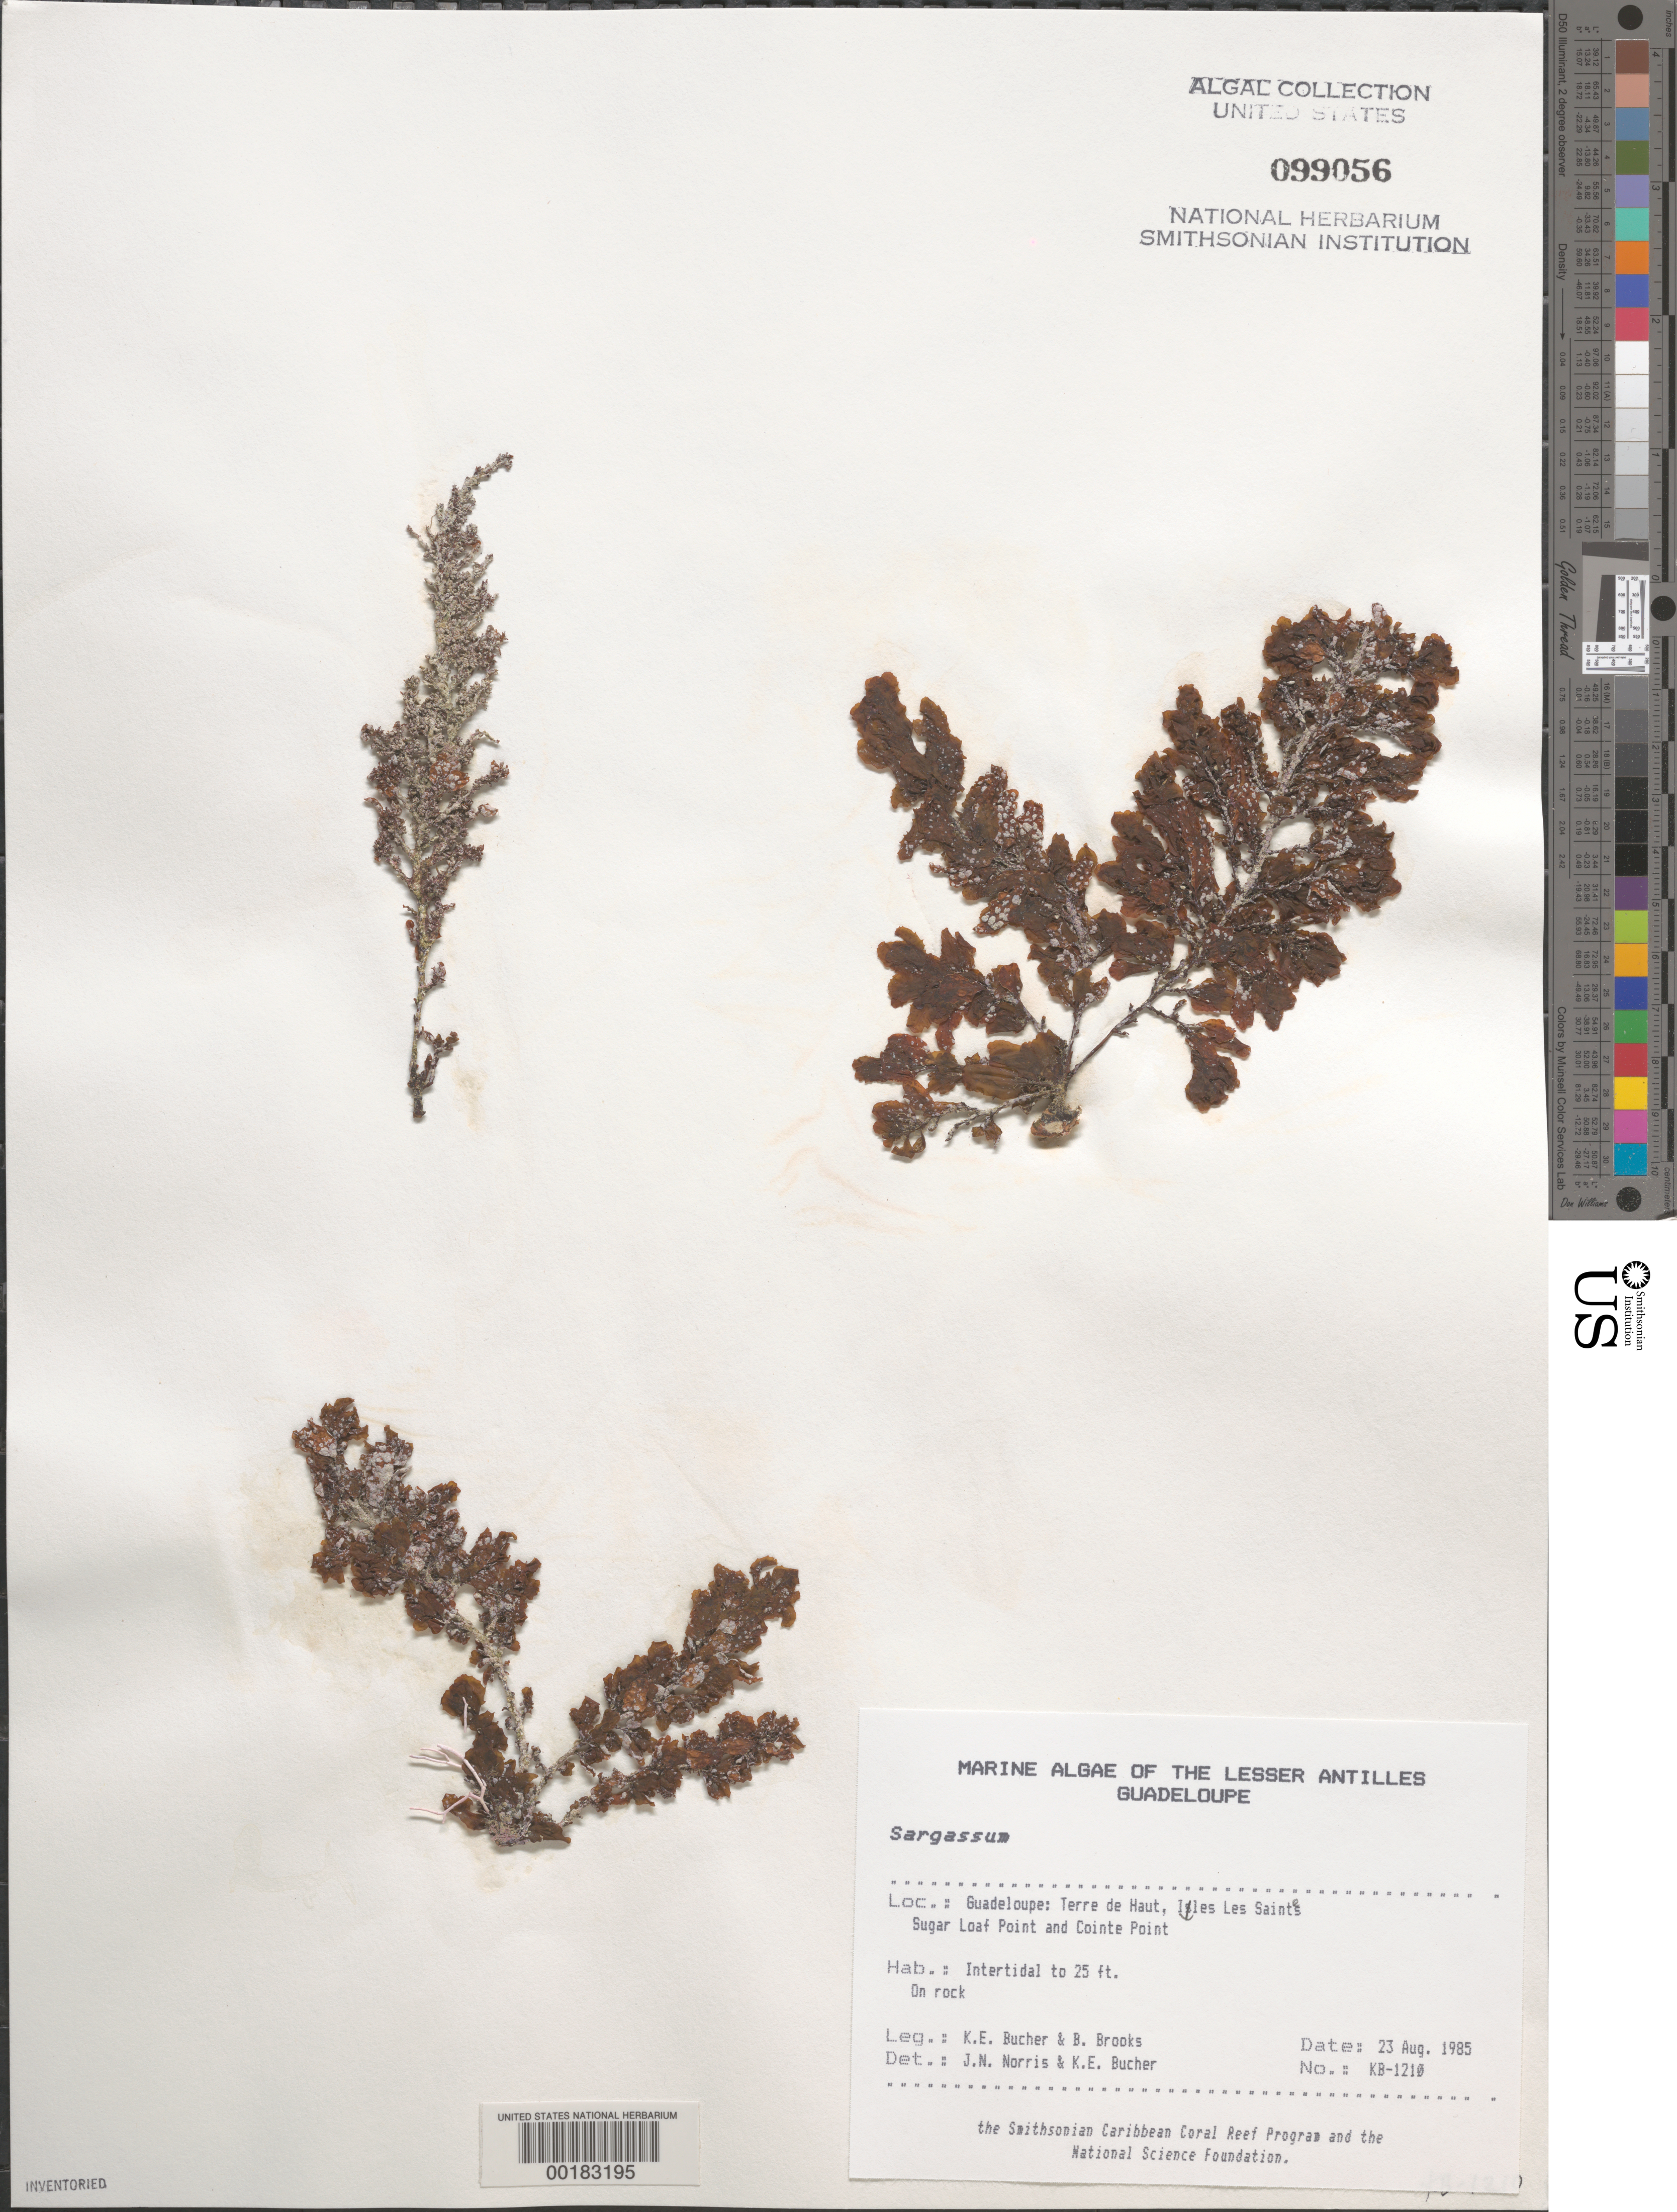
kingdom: Chromista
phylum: Ochrophyta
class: Phaeophyceae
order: Fucales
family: Sargassaceae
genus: Sargassum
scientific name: Sargassum sp.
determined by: Norris, J. N.; Bucher, K. E.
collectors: K. E. Bucher & B. Brooks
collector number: Kb-1210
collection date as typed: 23 Aug 1985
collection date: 1985-08-23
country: Guadeloupe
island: Iles des Saintes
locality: Sugarloaf Point and Cointe Point, Terre de Haut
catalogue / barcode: US 99056